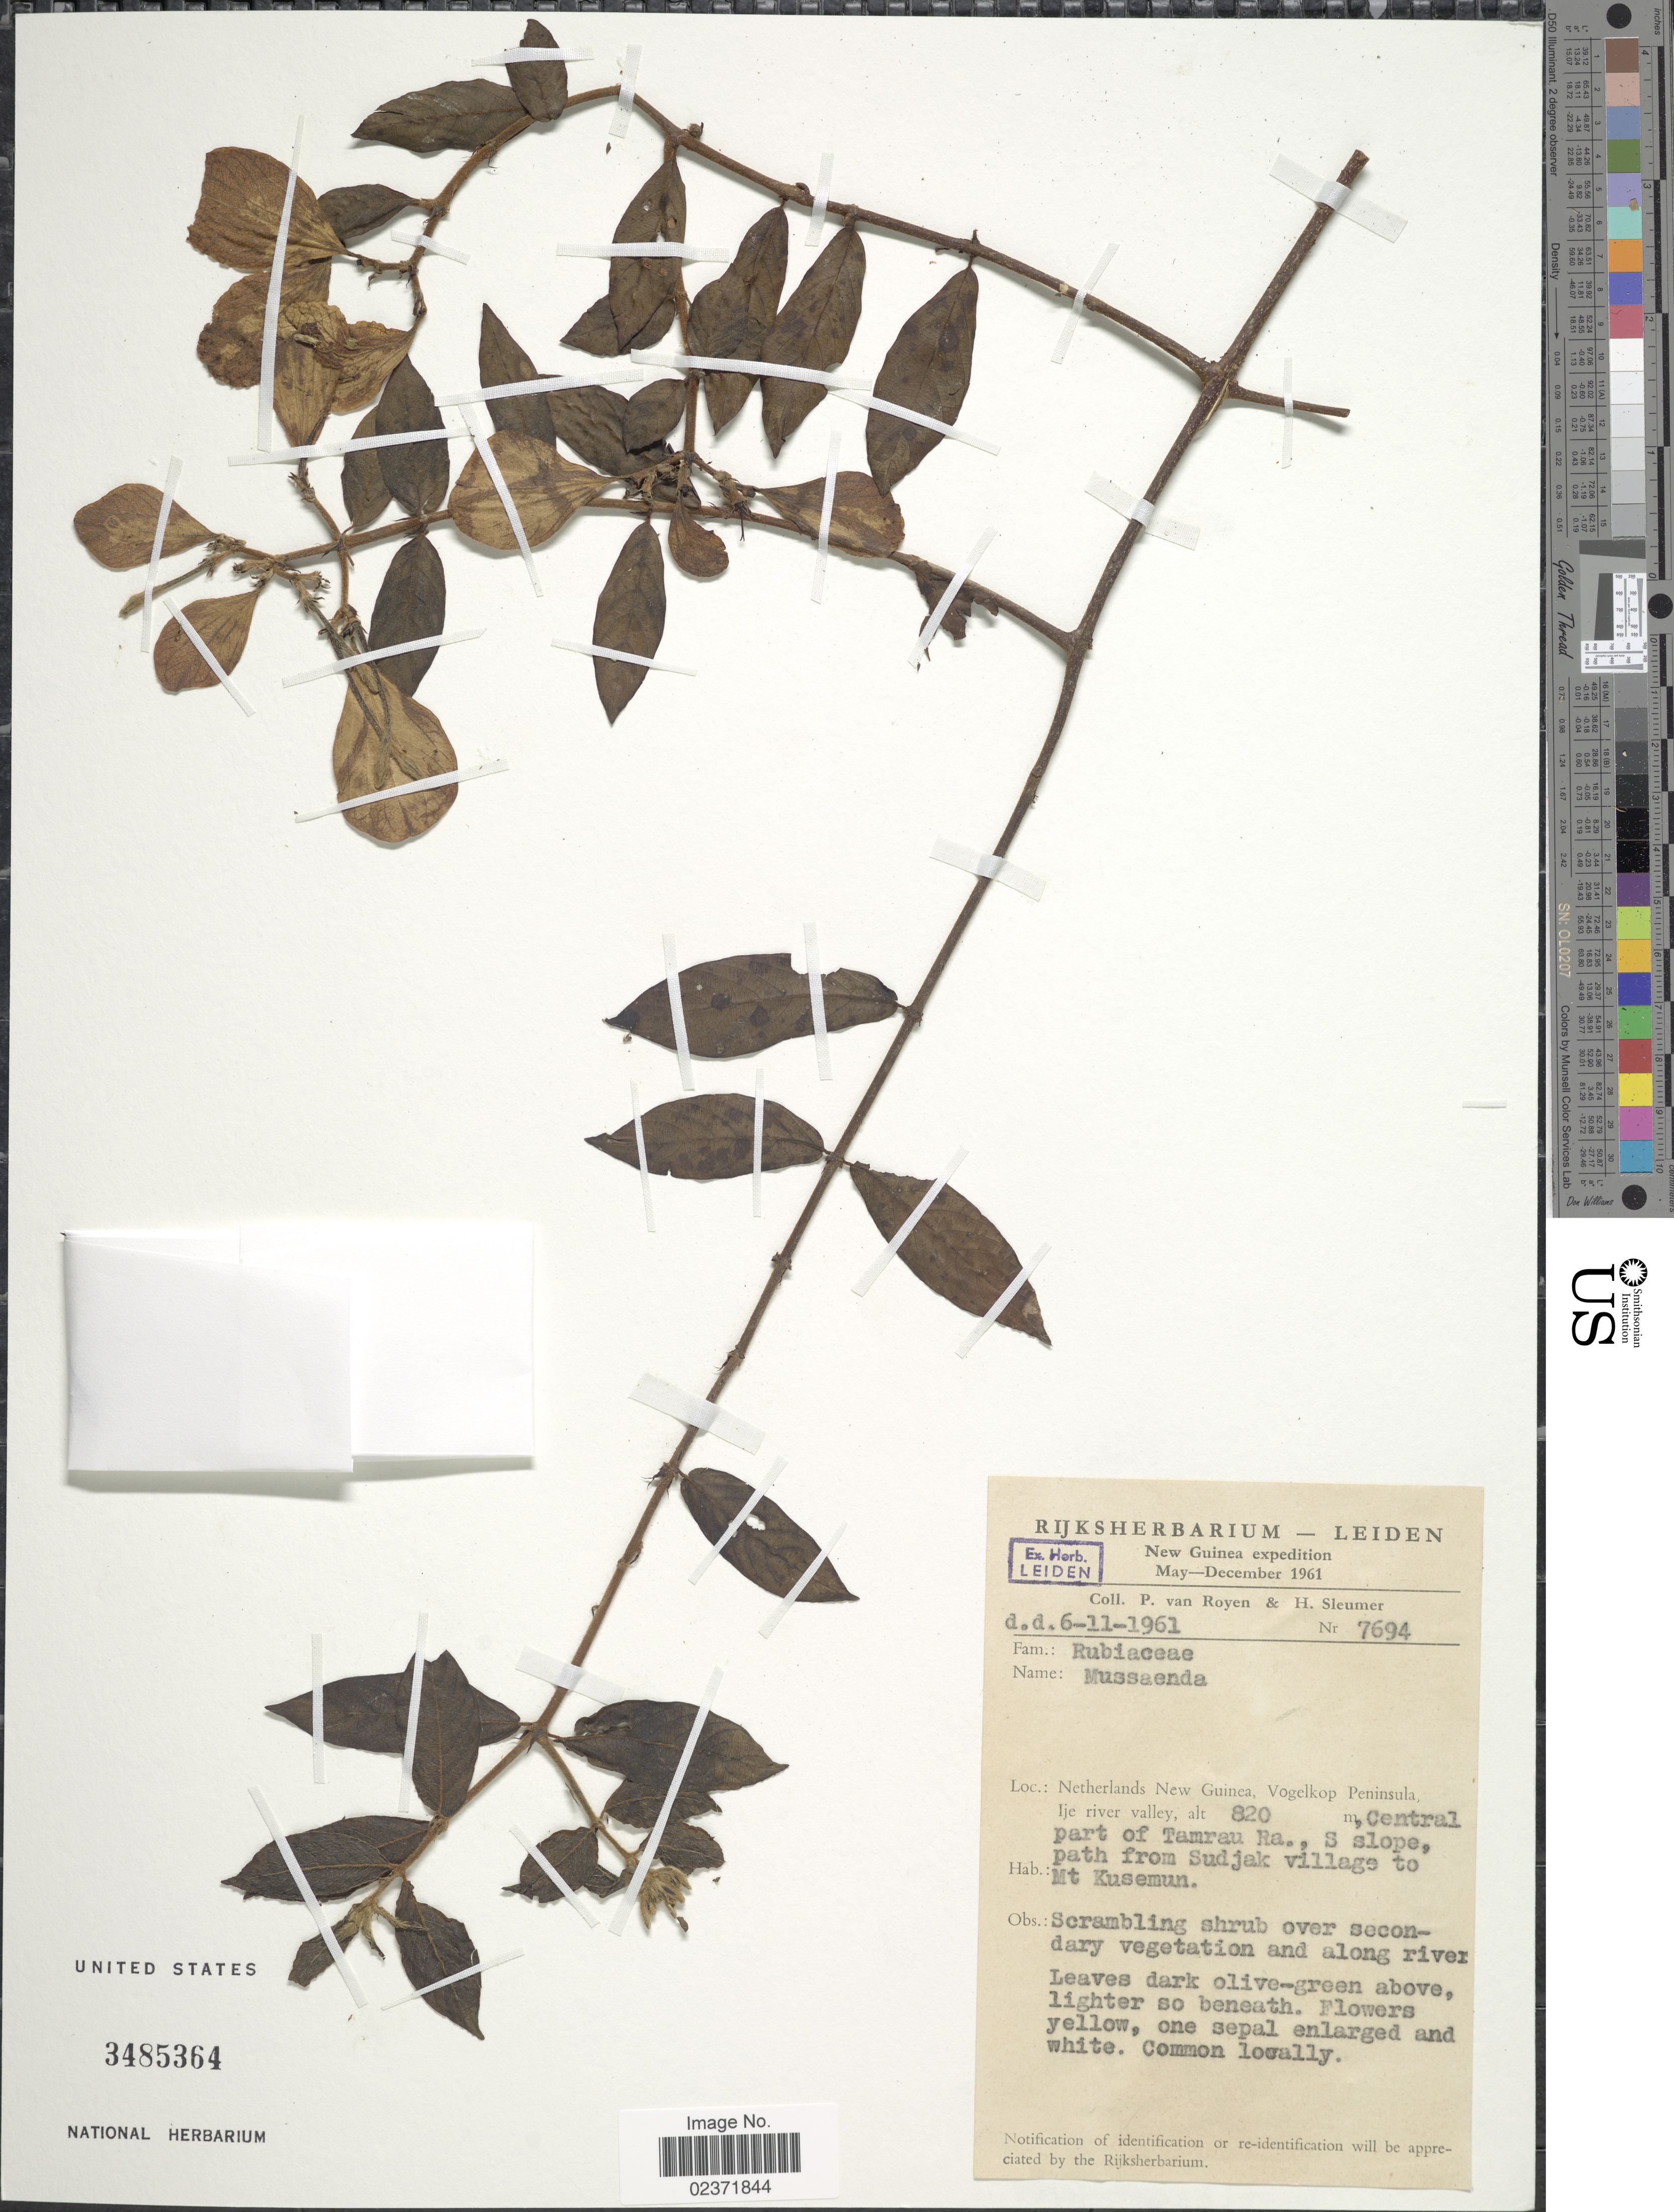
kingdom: Plantae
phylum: Tracheophyta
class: Magnoliopsida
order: Gentianales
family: Rubiaceae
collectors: P. van Royen & H. O. Sleumer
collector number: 7694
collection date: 1961-11-06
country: Indonesia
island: New Guinea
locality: New Guinea, Netherlands New Guinea, Vogelkop Peninsula, Ije river valley, Central part of Tamrau Ra., S slope, path from Sudjak village to Mt. Kusemun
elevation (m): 820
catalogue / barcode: US 3485364